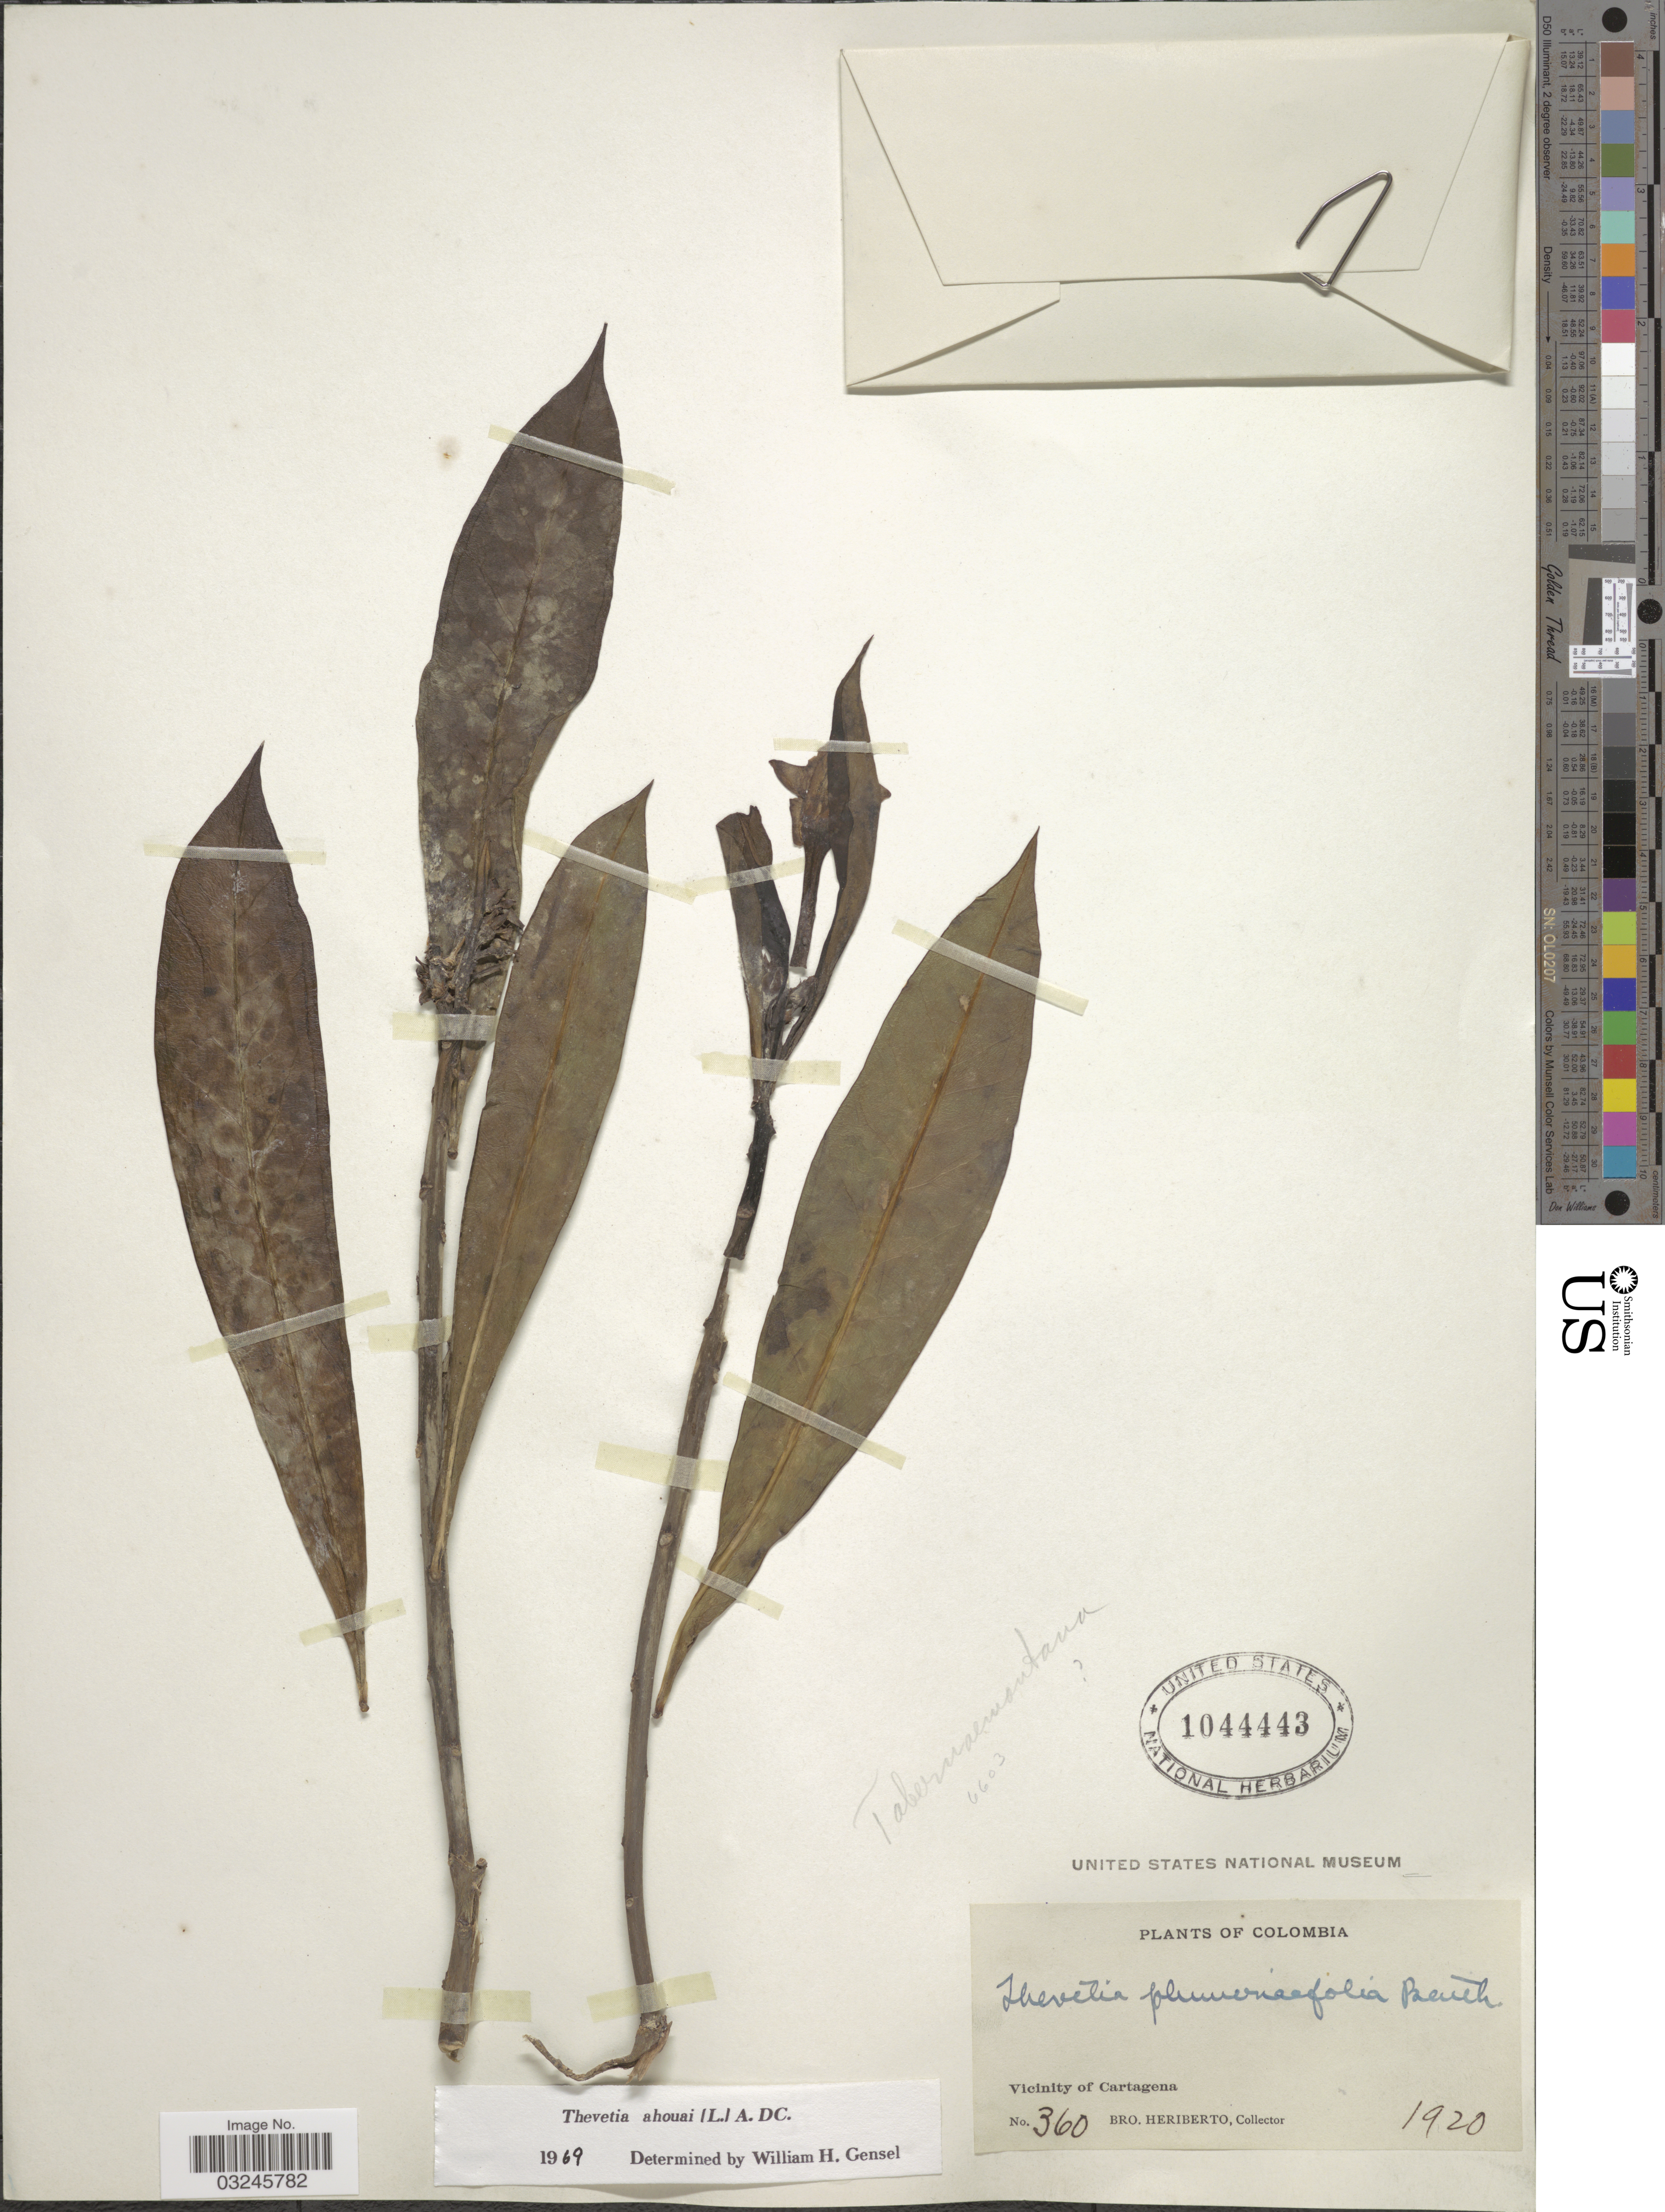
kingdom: Plantae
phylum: Tracheophyta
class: Magnoliopsida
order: Gentianales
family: Apocynaceae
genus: Thevetia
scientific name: Thevetia ahouai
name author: (L.) A. DC.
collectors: B. Heriberto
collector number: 360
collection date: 1920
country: Colombia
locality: Vicinity of Cartagena.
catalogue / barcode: US 1044443